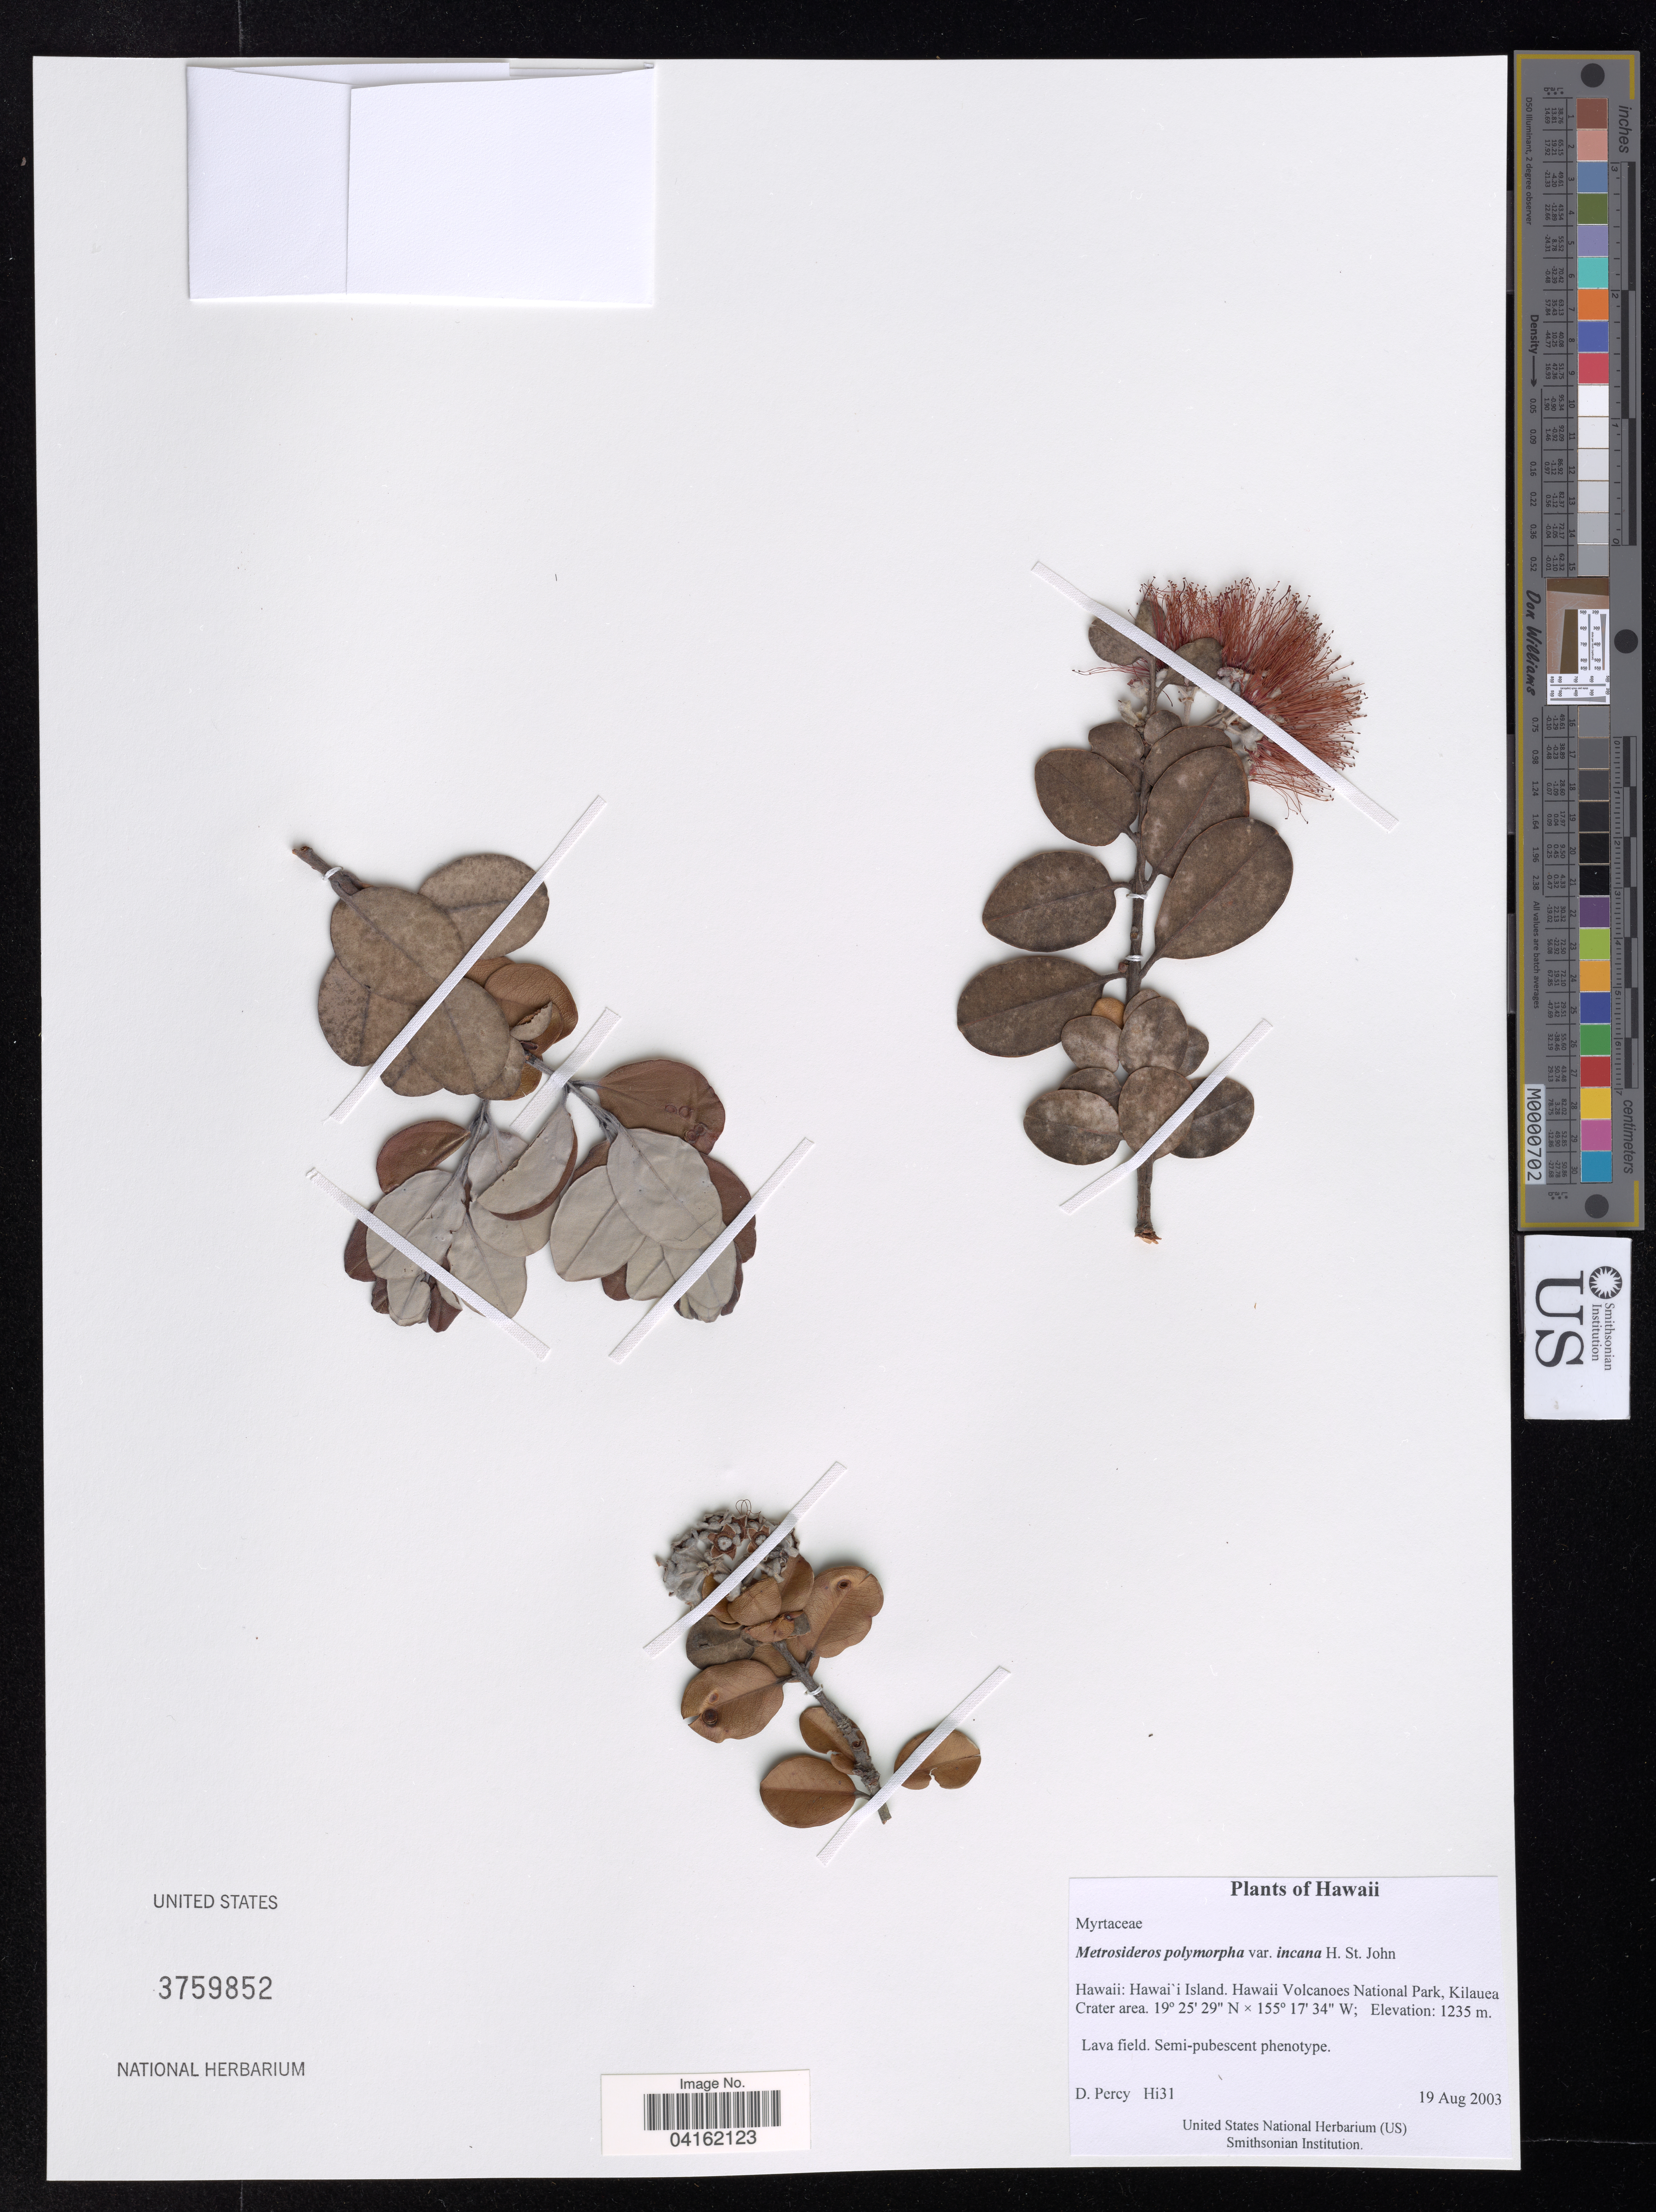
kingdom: Plantae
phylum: Tracheophyta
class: Magnoliopsida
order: Myrtales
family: Myrtaceae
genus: Metrosideros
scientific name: Metrosideros polymorpha var. incana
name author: H. St. John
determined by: Percy, D. M.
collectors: D. Percy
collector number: Hi31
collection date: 2003-08-19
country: United States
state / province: Hawaii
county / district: Hawaii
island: Hawaii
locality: Hawaii Volcanoes National Park, Kilauea Crater area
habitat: Lava field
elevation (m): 1235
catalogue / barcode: US 3759852